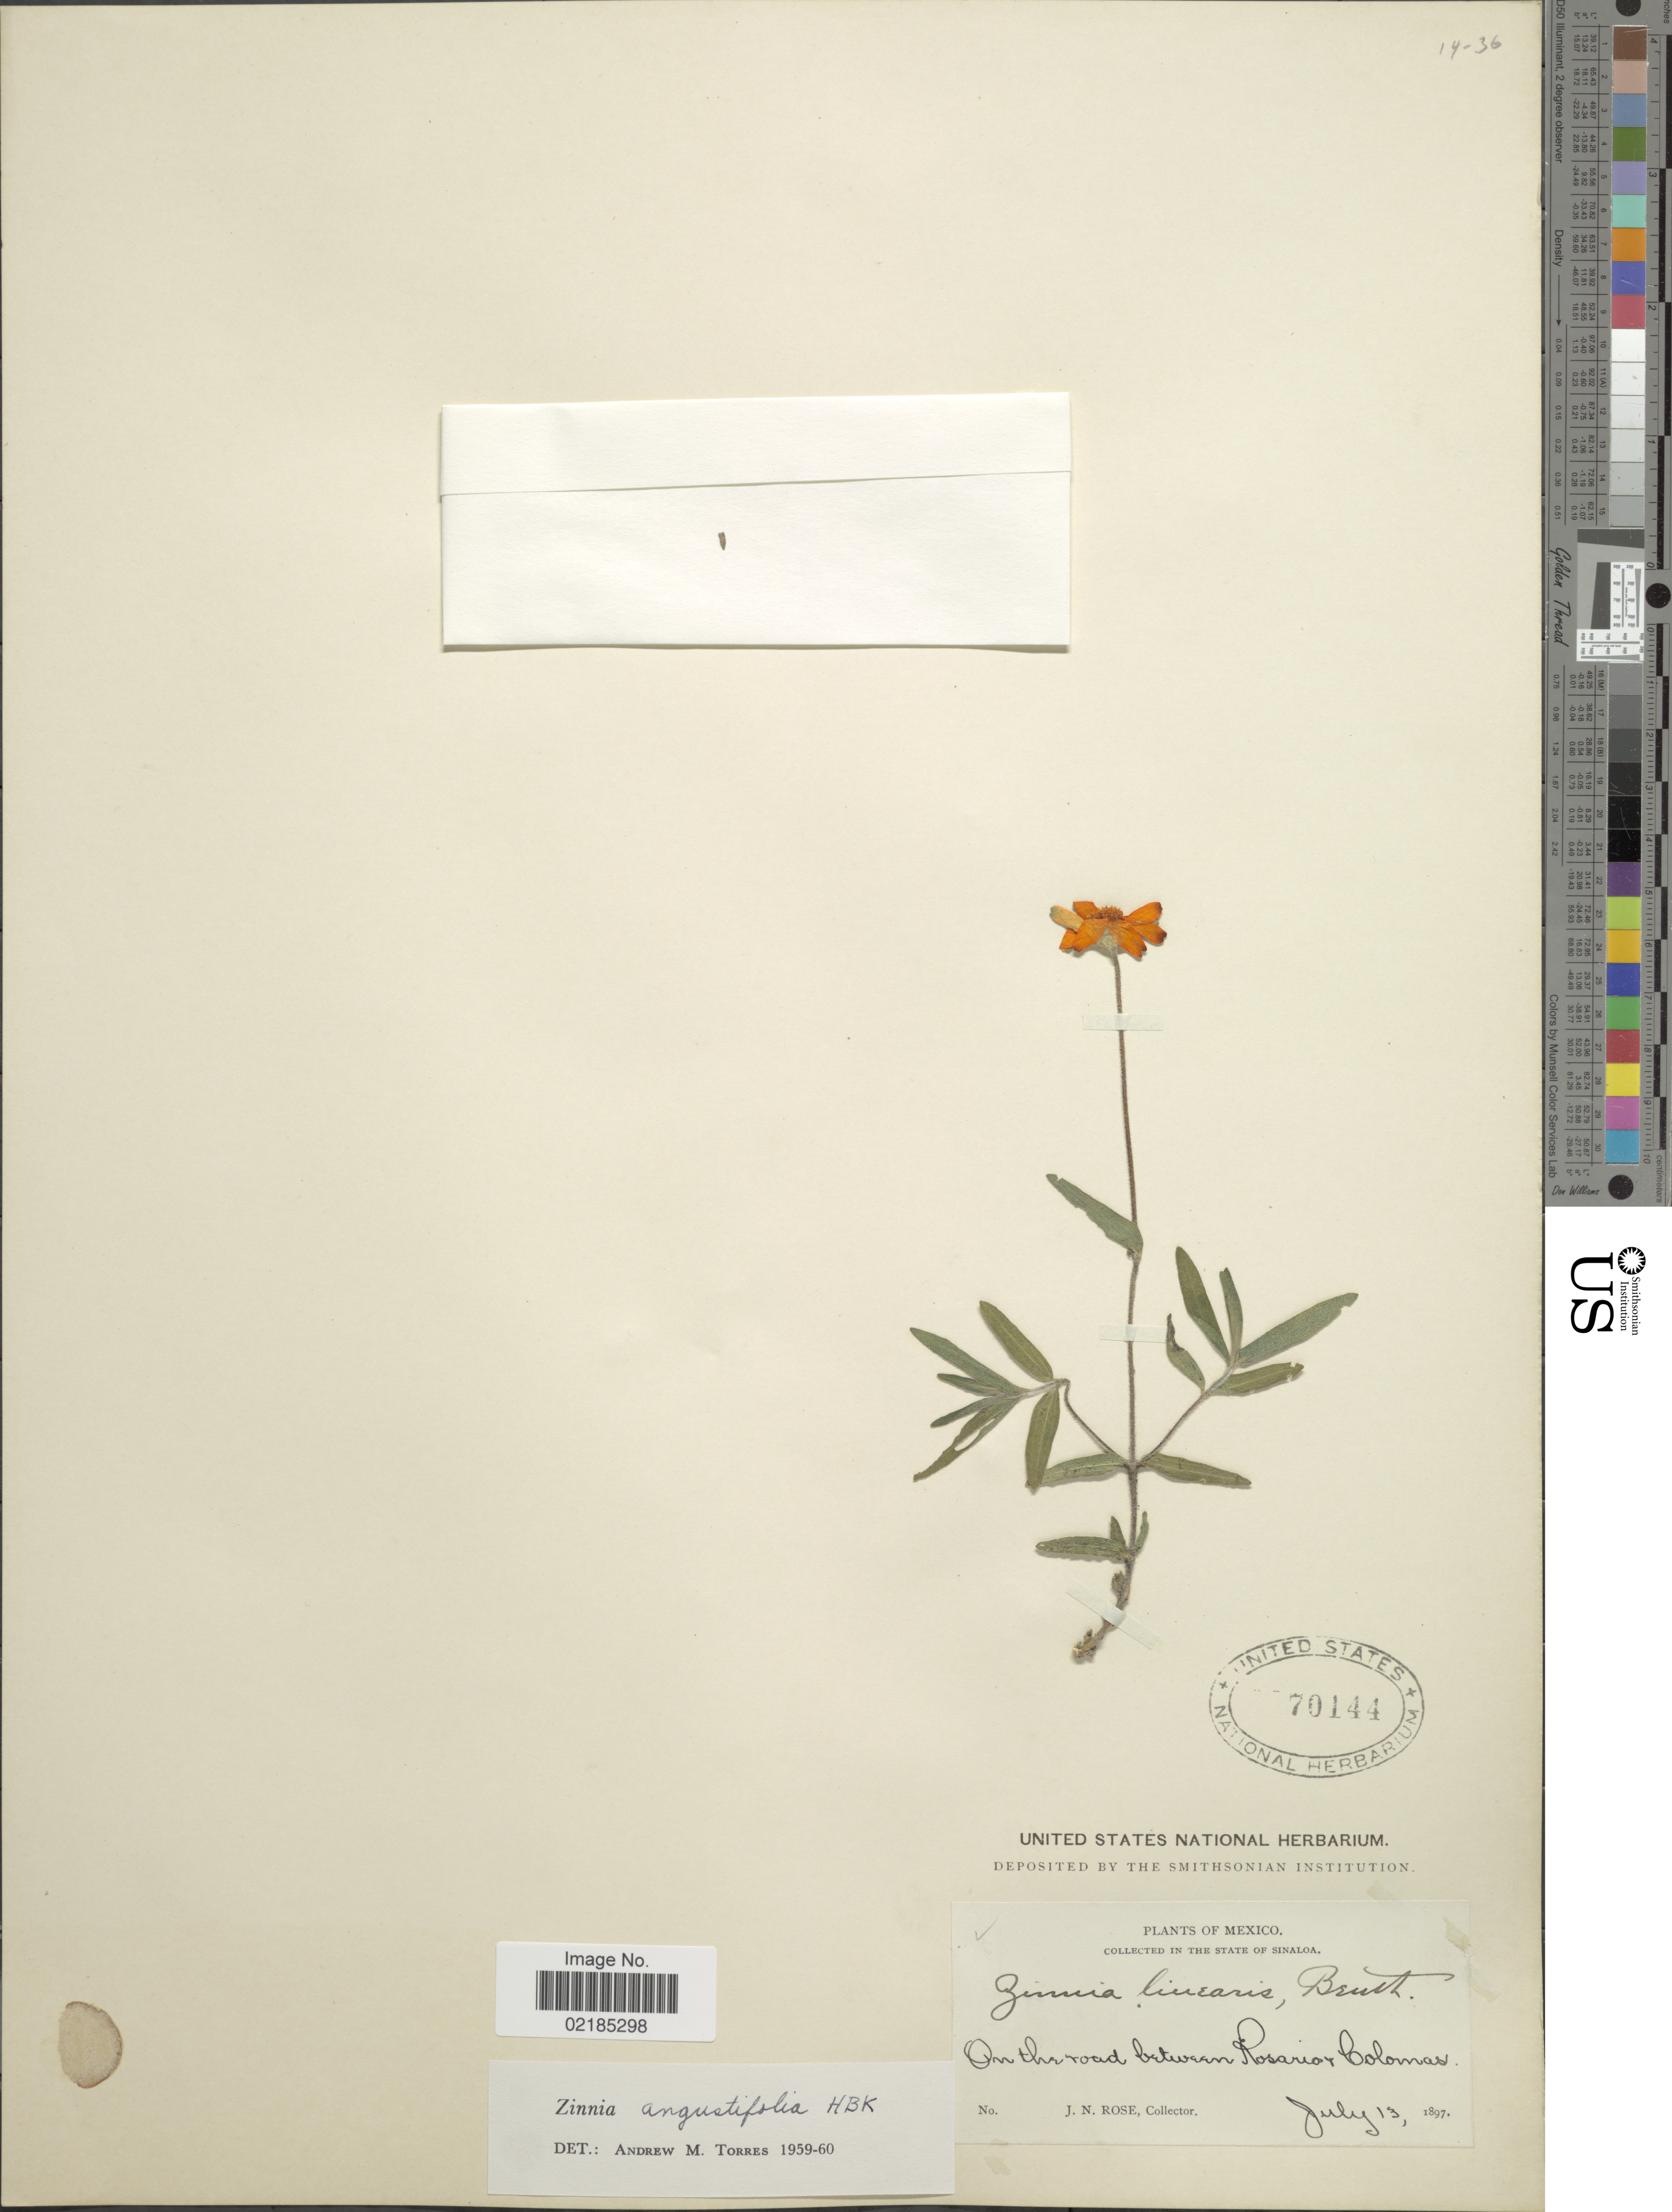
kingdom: Plantae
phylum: Tracheophyta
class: Magnoliopsida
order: Asterales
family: Asteraceae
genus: Zinnia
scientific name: Zinnia angustifolia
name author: Kunth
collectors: J. N. Rose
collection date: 1897-07-13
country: Mexico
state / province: Sinaloa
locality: On the road between Rosario & Colomas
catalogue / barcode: US 70144